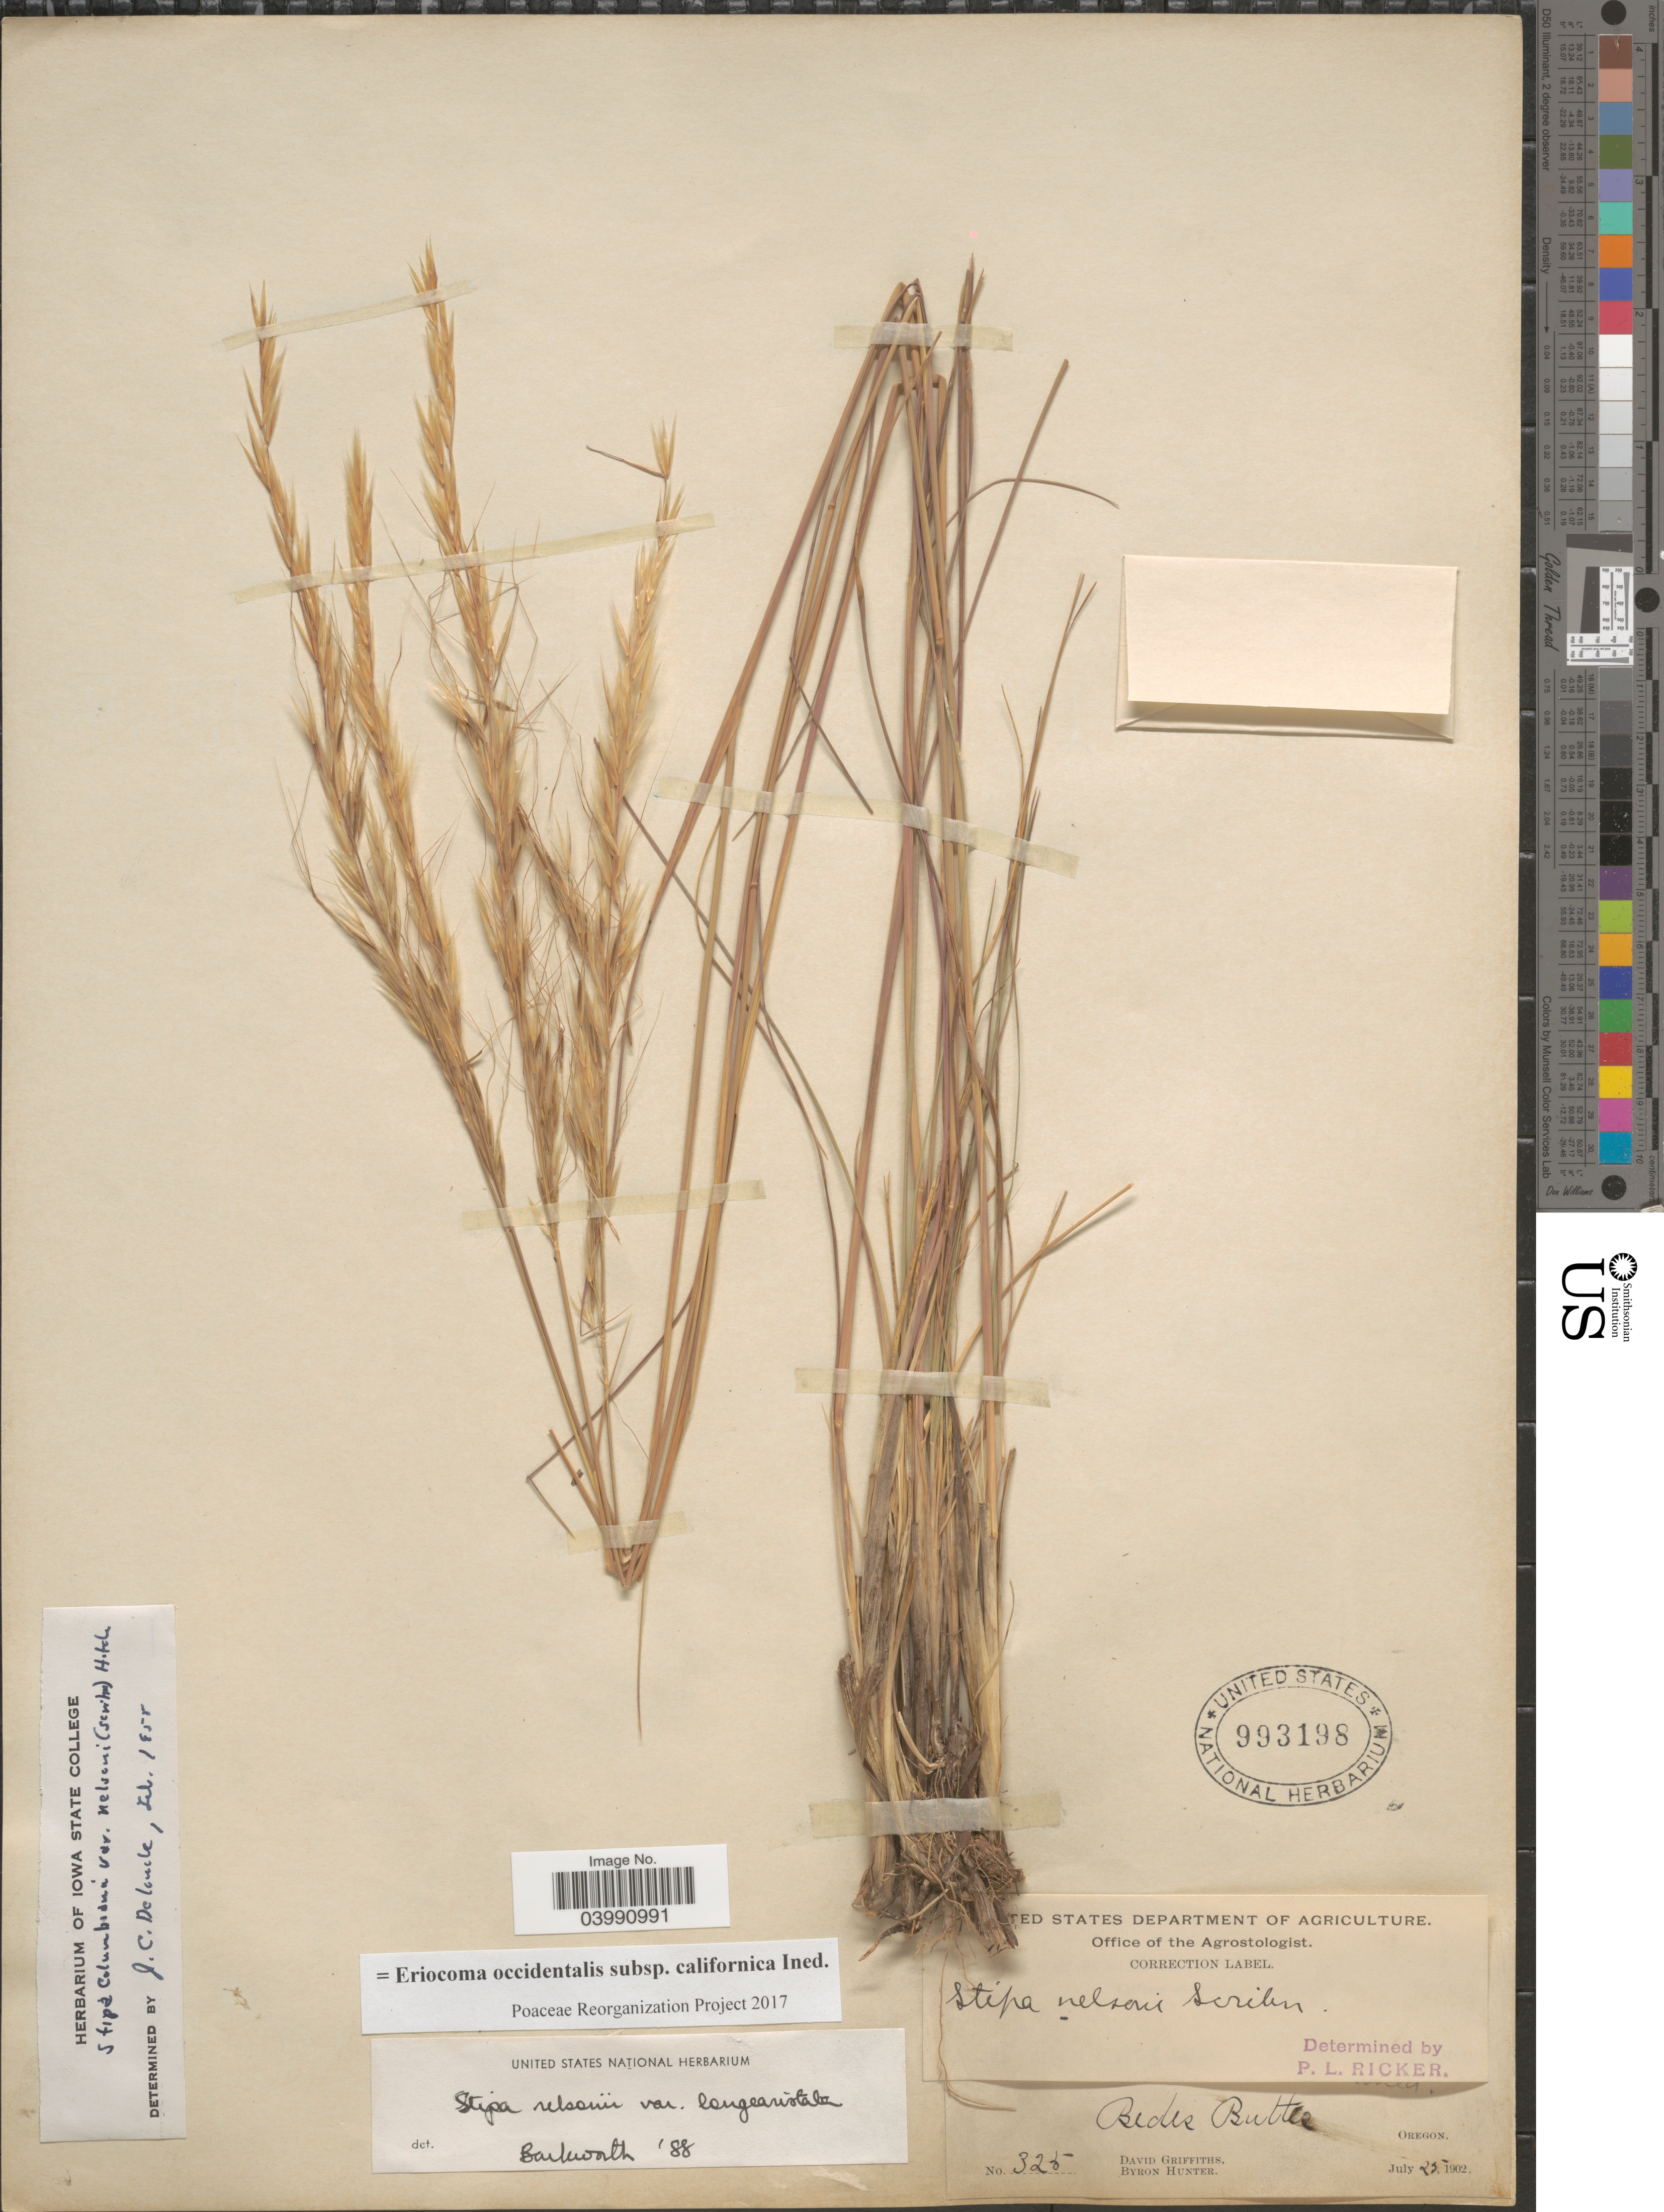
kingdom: Plantae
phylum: Tracheophyta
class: Liliopsida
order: Poales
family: Poaceae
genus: Eriocoma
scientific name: Eriocoma occidentalis subsp. californica ined.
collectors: D. Griffiths & B. Hunter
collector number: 325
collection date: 1902-07-25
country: United States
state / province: Oregon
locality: Bedes Butte.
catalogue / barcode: US 993198